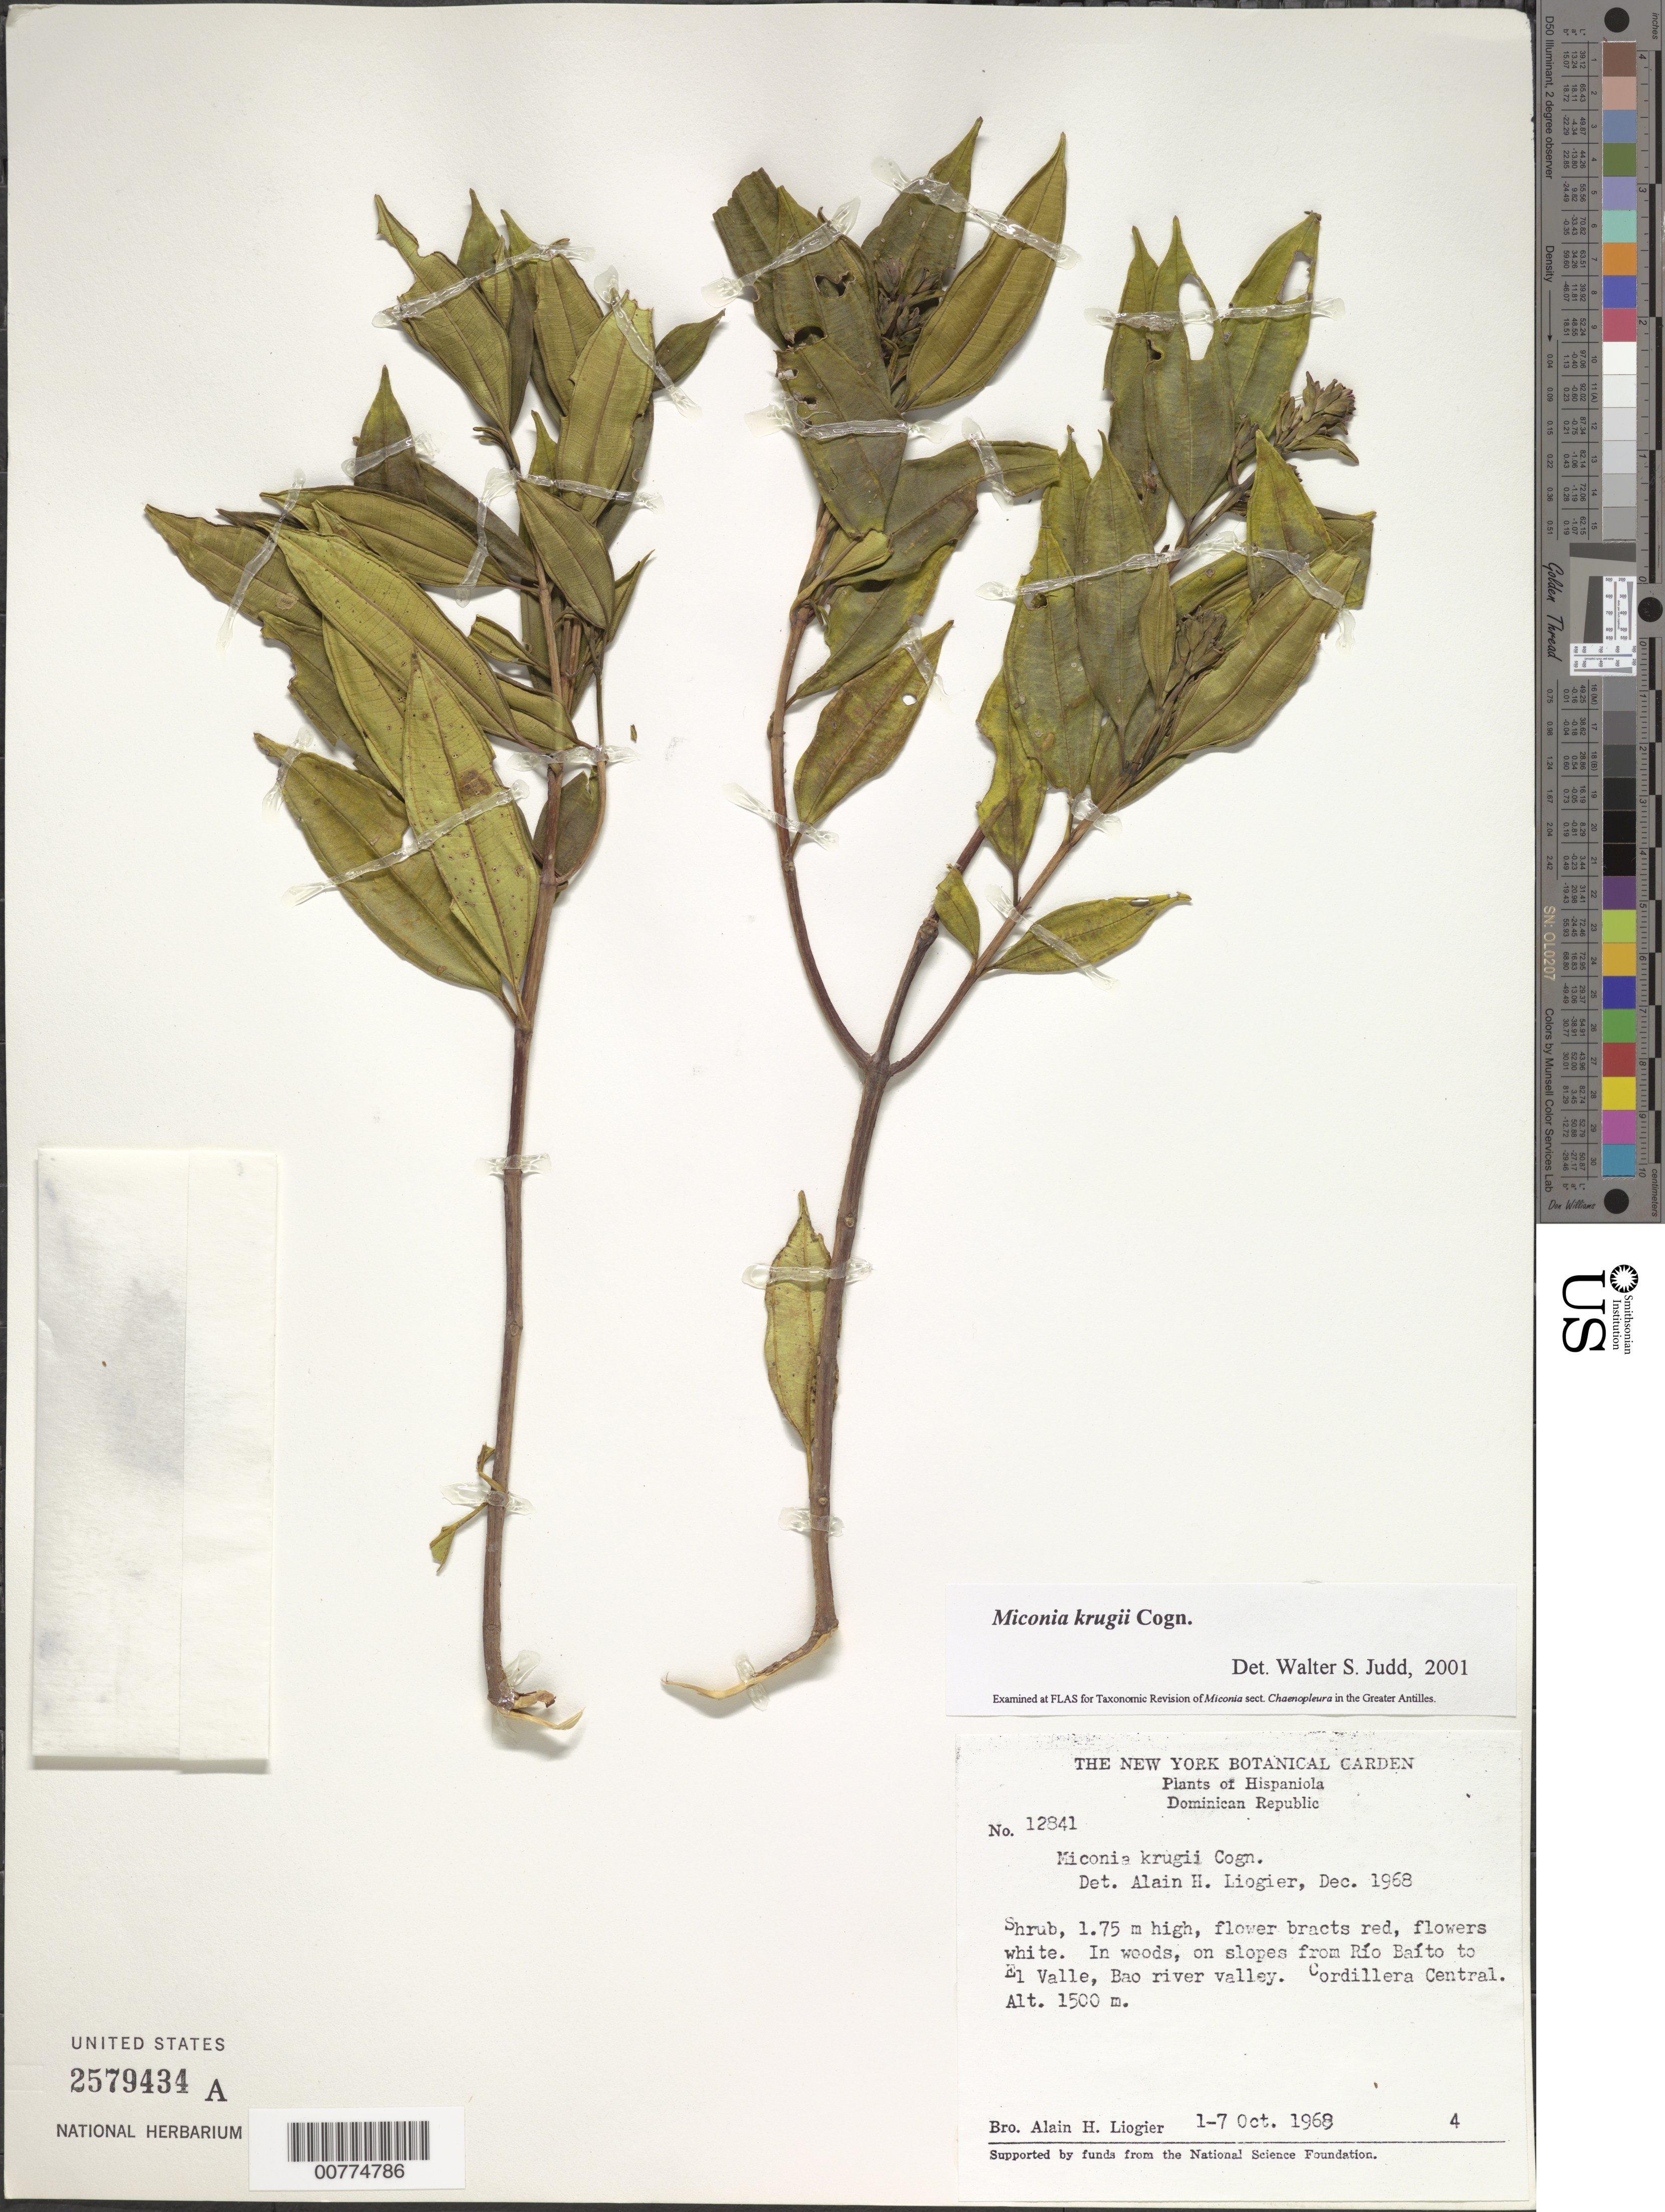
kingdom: Plantae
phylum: Tracheophyta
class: Magnoliopsida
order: Myrtales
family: Melastomataceae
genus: Miconia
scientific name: Miconia krugii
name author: Cogn.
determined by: Judd, Walter S.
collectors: A. H. Liogier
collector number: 12841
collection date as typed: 01 Oct 1969 to 07 Oct 1969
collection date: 1969-10-01/1969-10-07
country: Dominican Republic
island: Hispaniola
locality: Cordillera Central, Bao river valley, from Baíto River to El Valle.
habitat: In woods, on slopes.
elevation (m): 1500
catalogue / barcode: US 2579434A